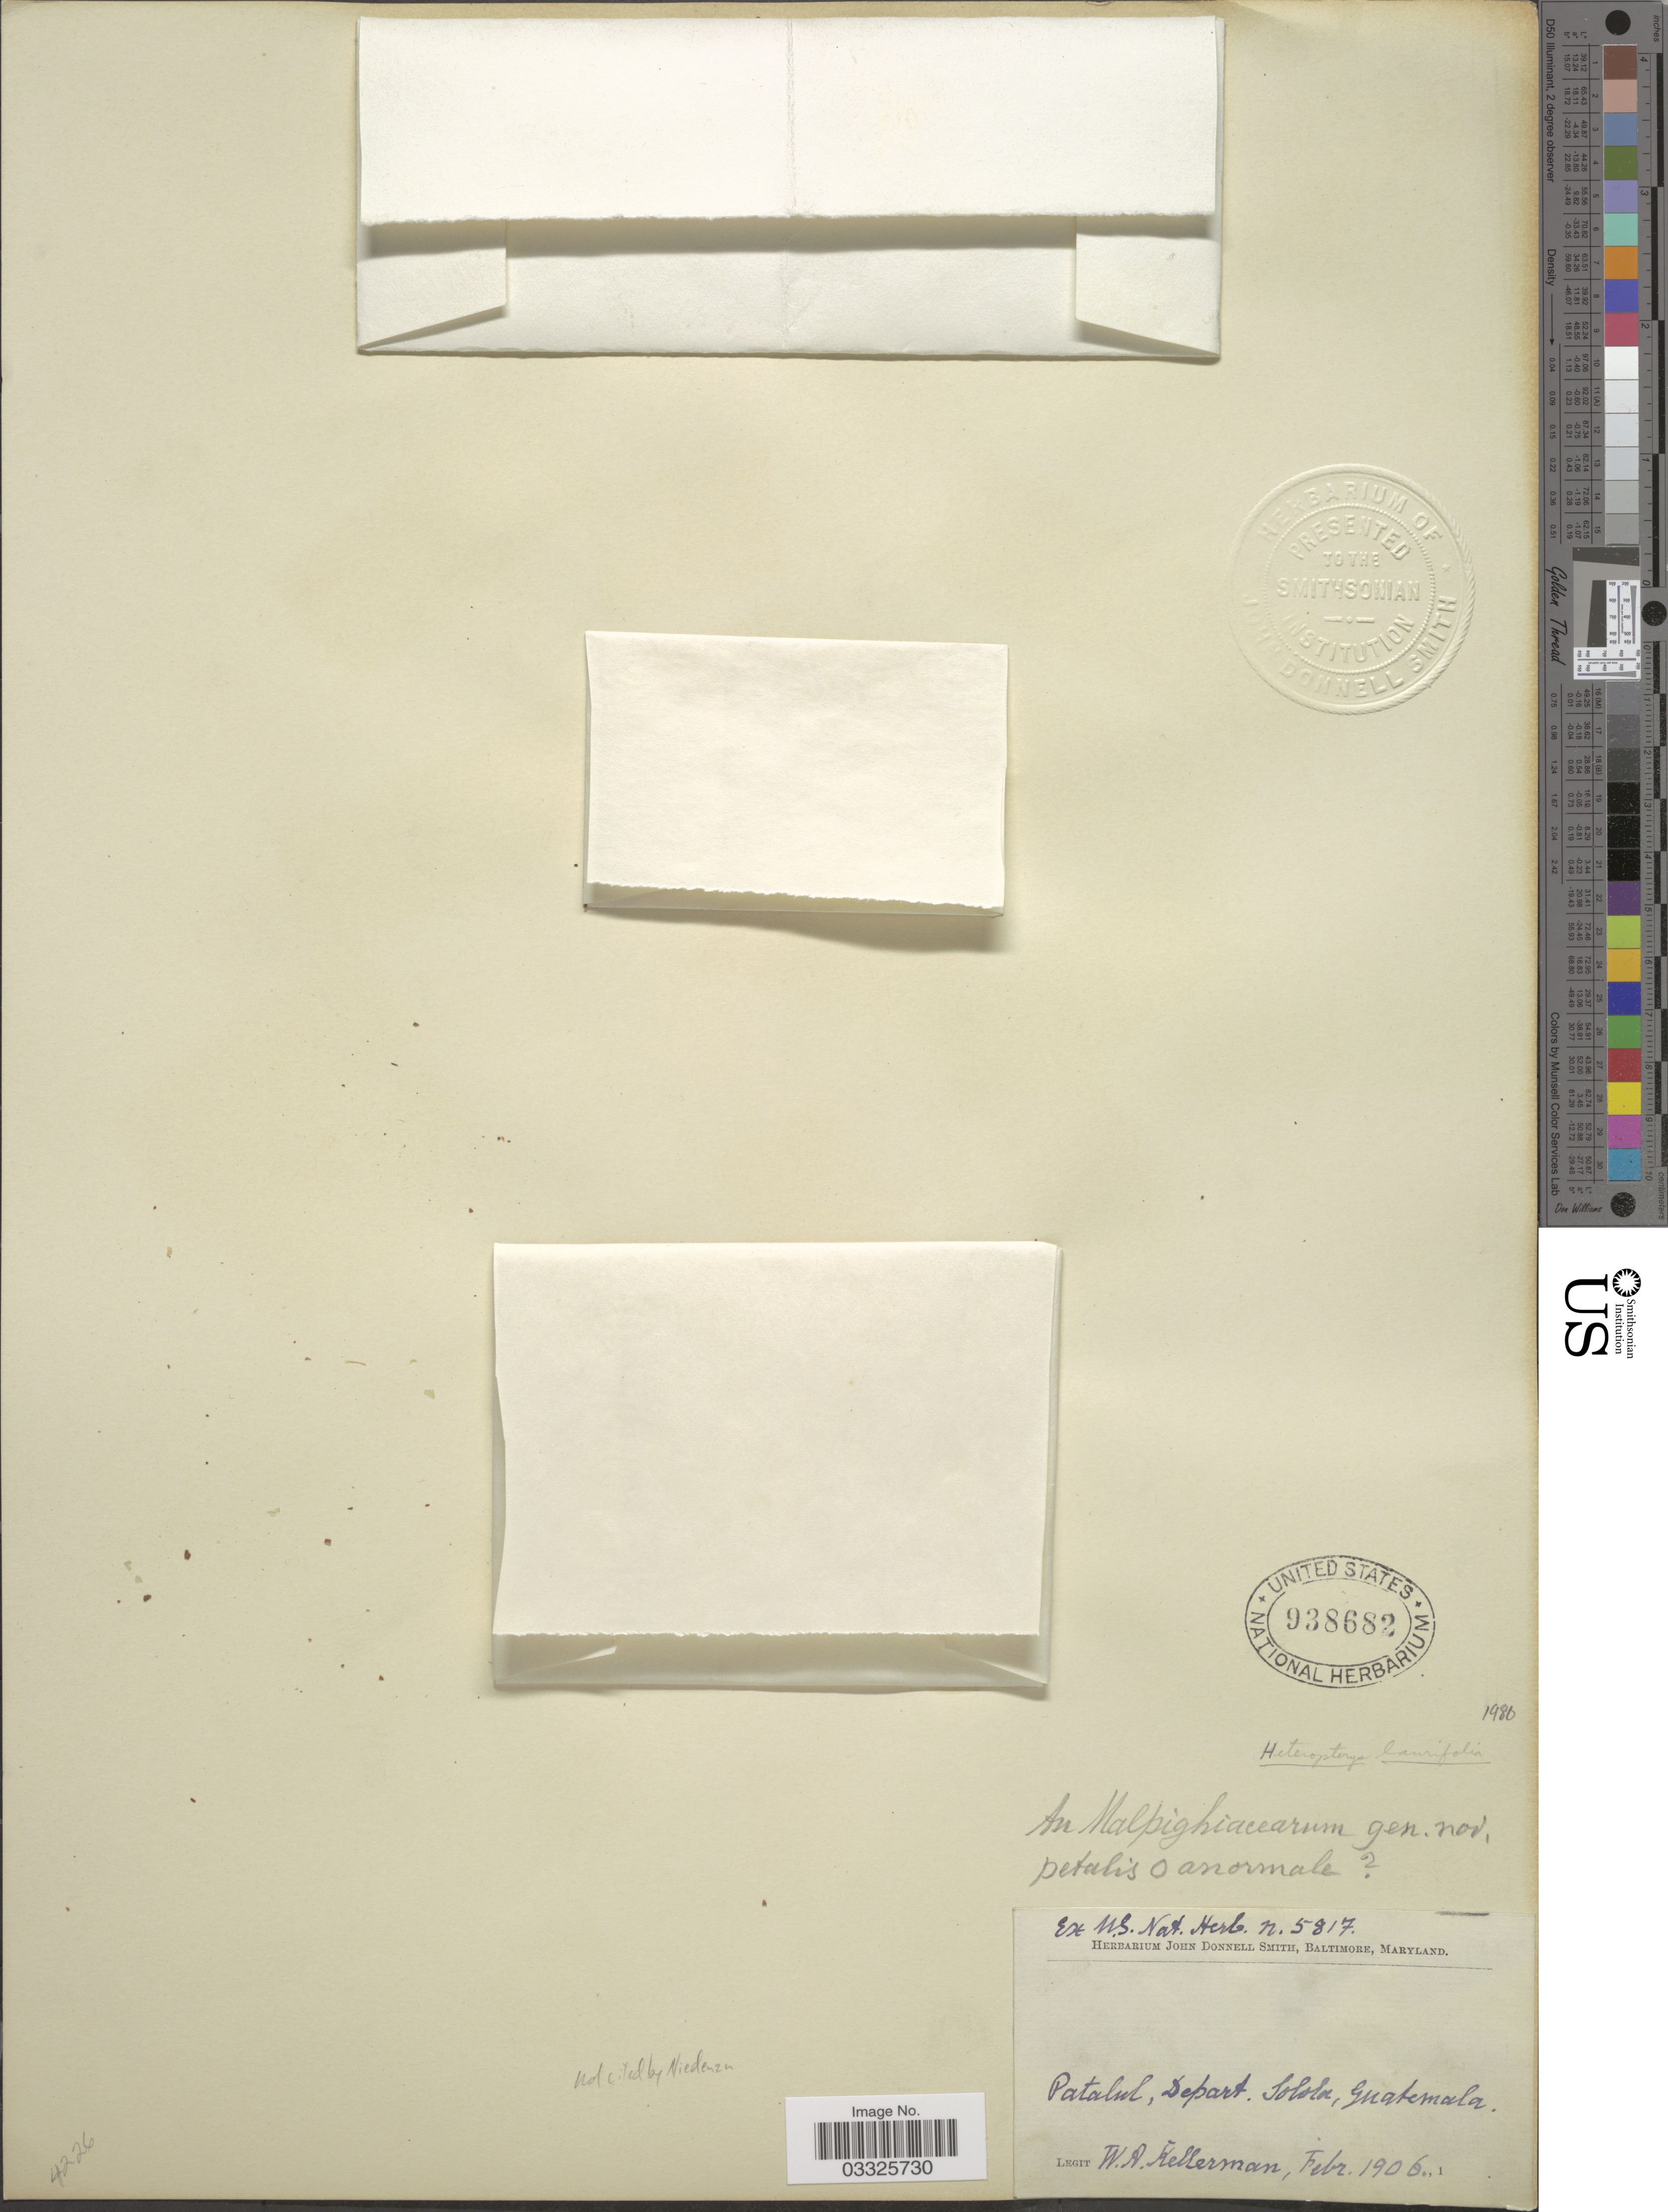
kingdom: Plantae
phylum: Tracheophyta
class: Magnoliopsida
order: Malpighiales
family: Malpighiaceae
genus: Heteropterys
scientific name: Heteropterys laurifolia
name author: (L.) A. Juss.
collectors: W. Kellerman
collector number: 5817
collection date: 1906-02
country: Guatemala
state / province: Sololá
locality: Patalul, Depart. Solola.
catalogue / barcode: US 938682